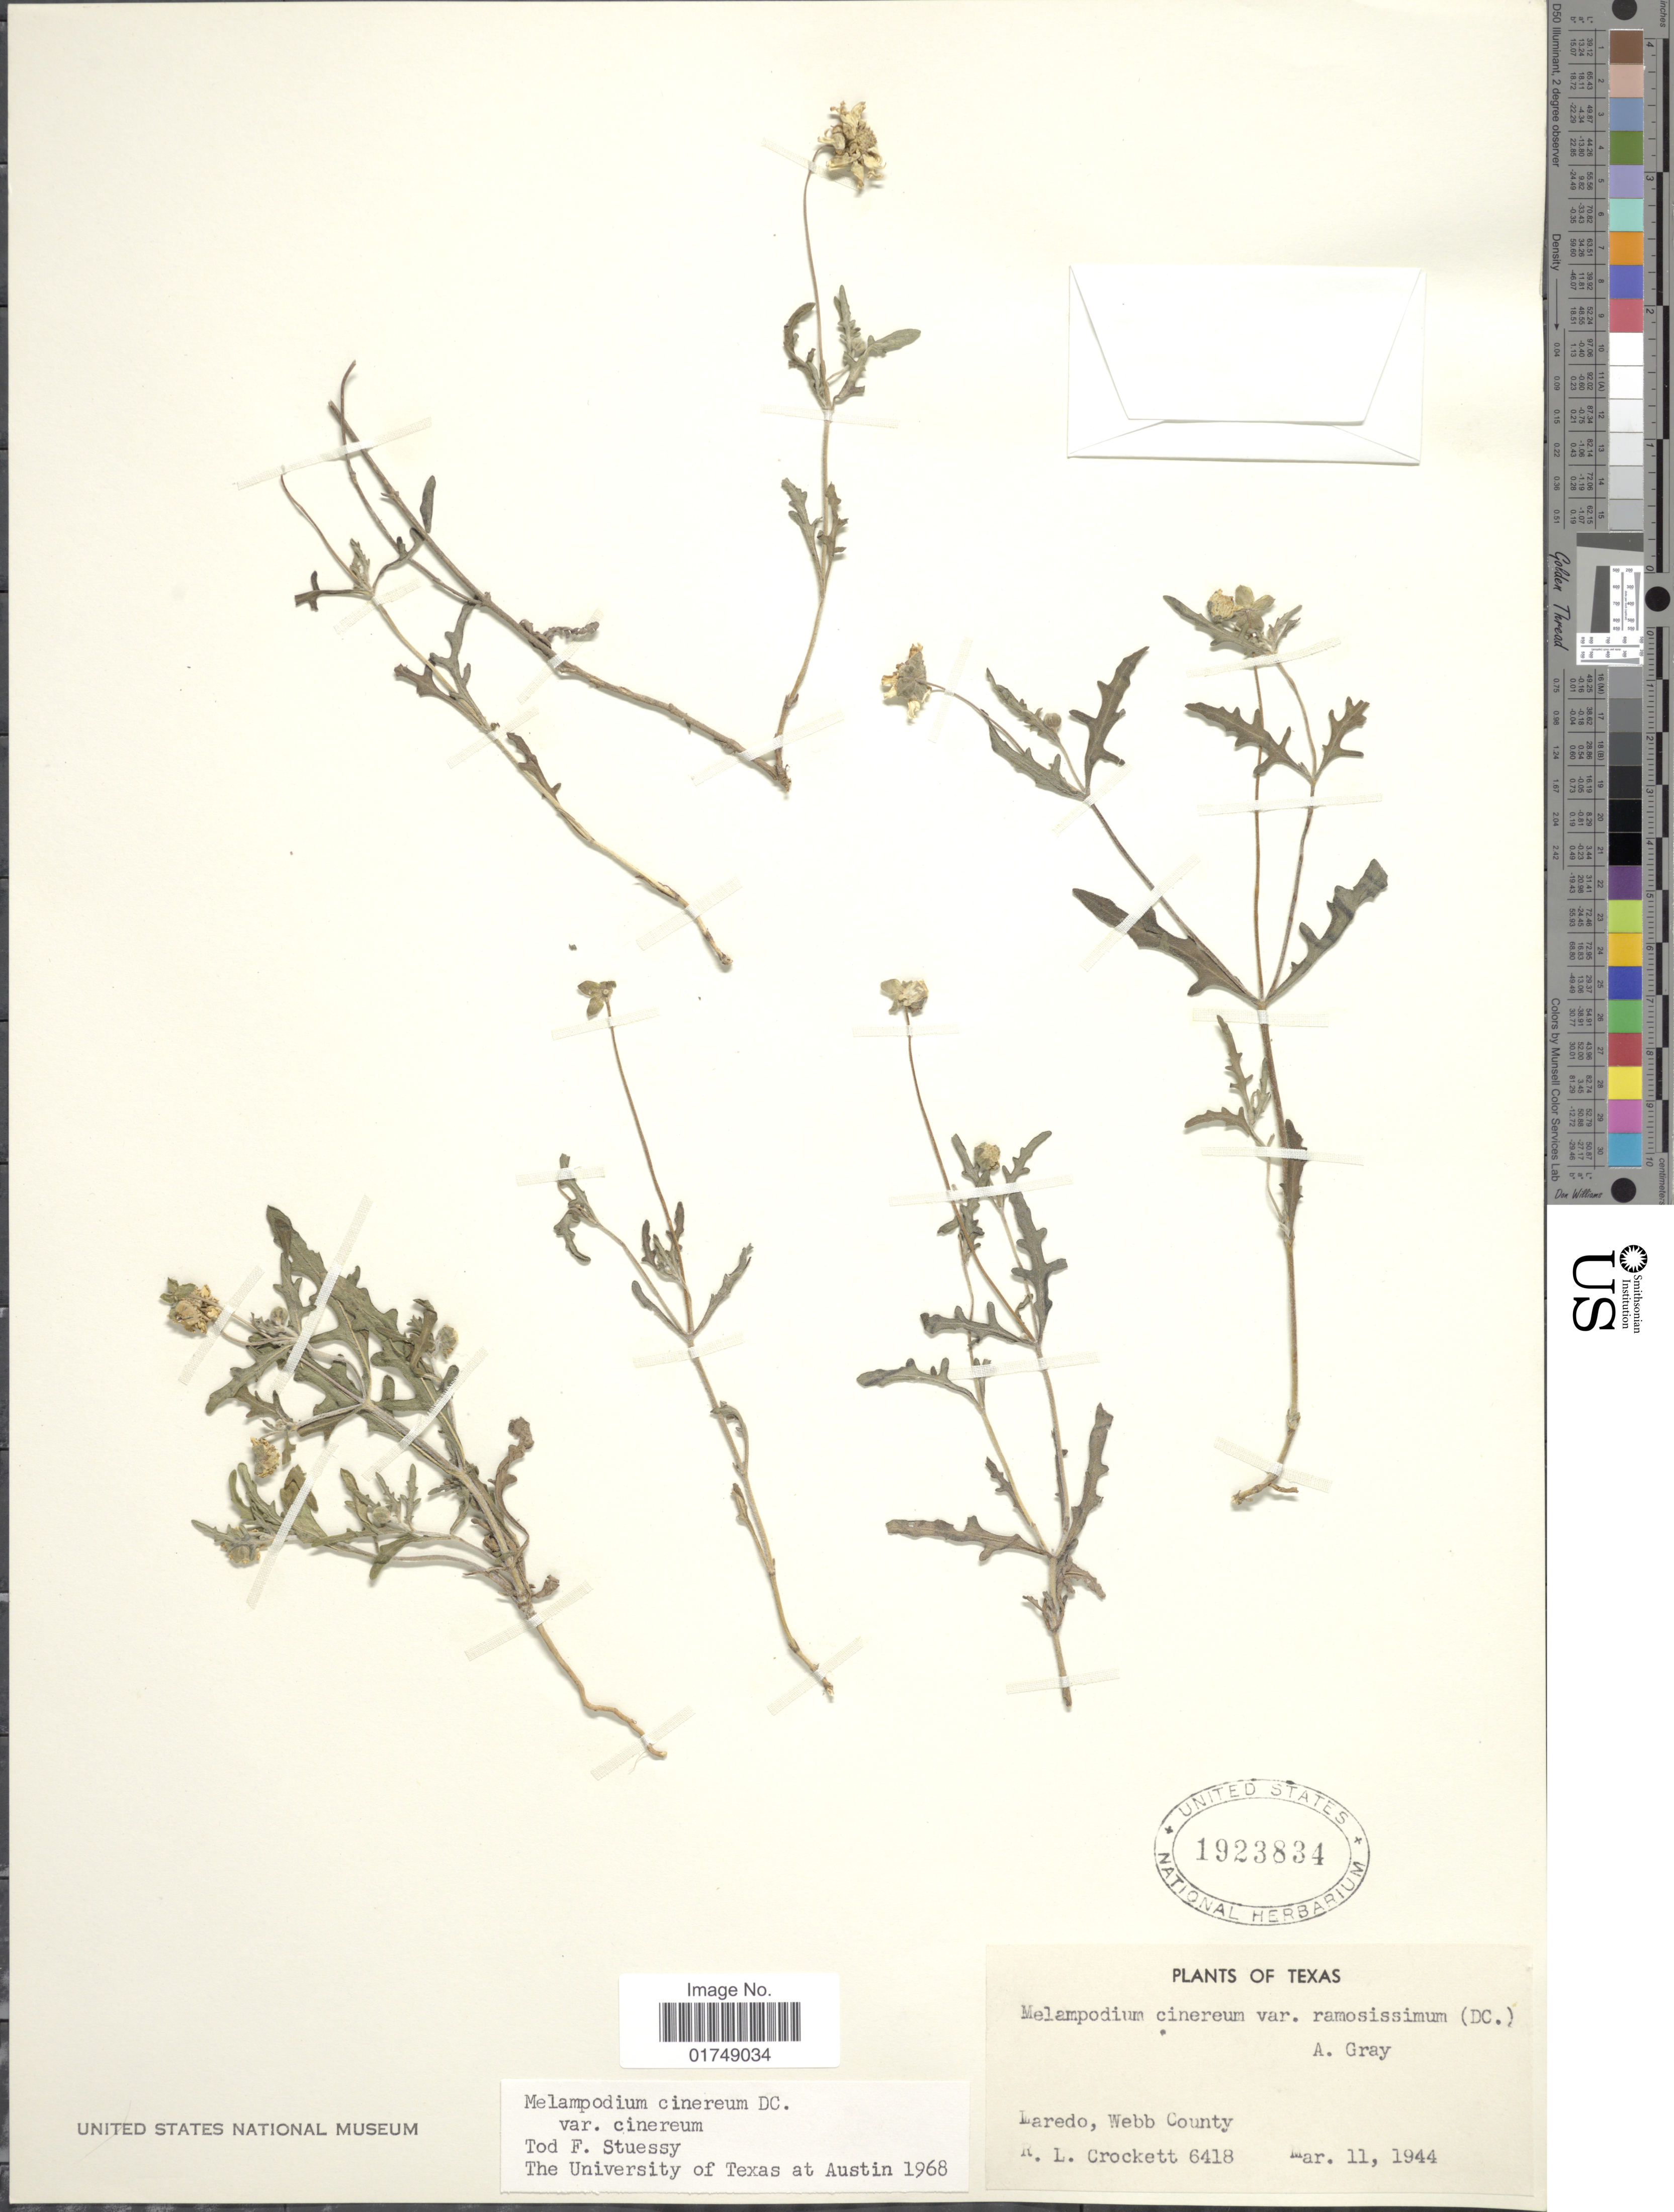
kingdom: Plantae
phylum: Tracheophyta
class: Magnoliopsida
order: Asterales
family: Asteraceae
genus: Melampodium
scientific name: Melampodium cinereum var. cinereum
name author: DC.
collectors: R. Crockett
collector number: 6418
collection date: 1944-03-11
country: United States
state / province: Texas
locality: Laredo, Webb County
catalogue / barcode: US 1923834